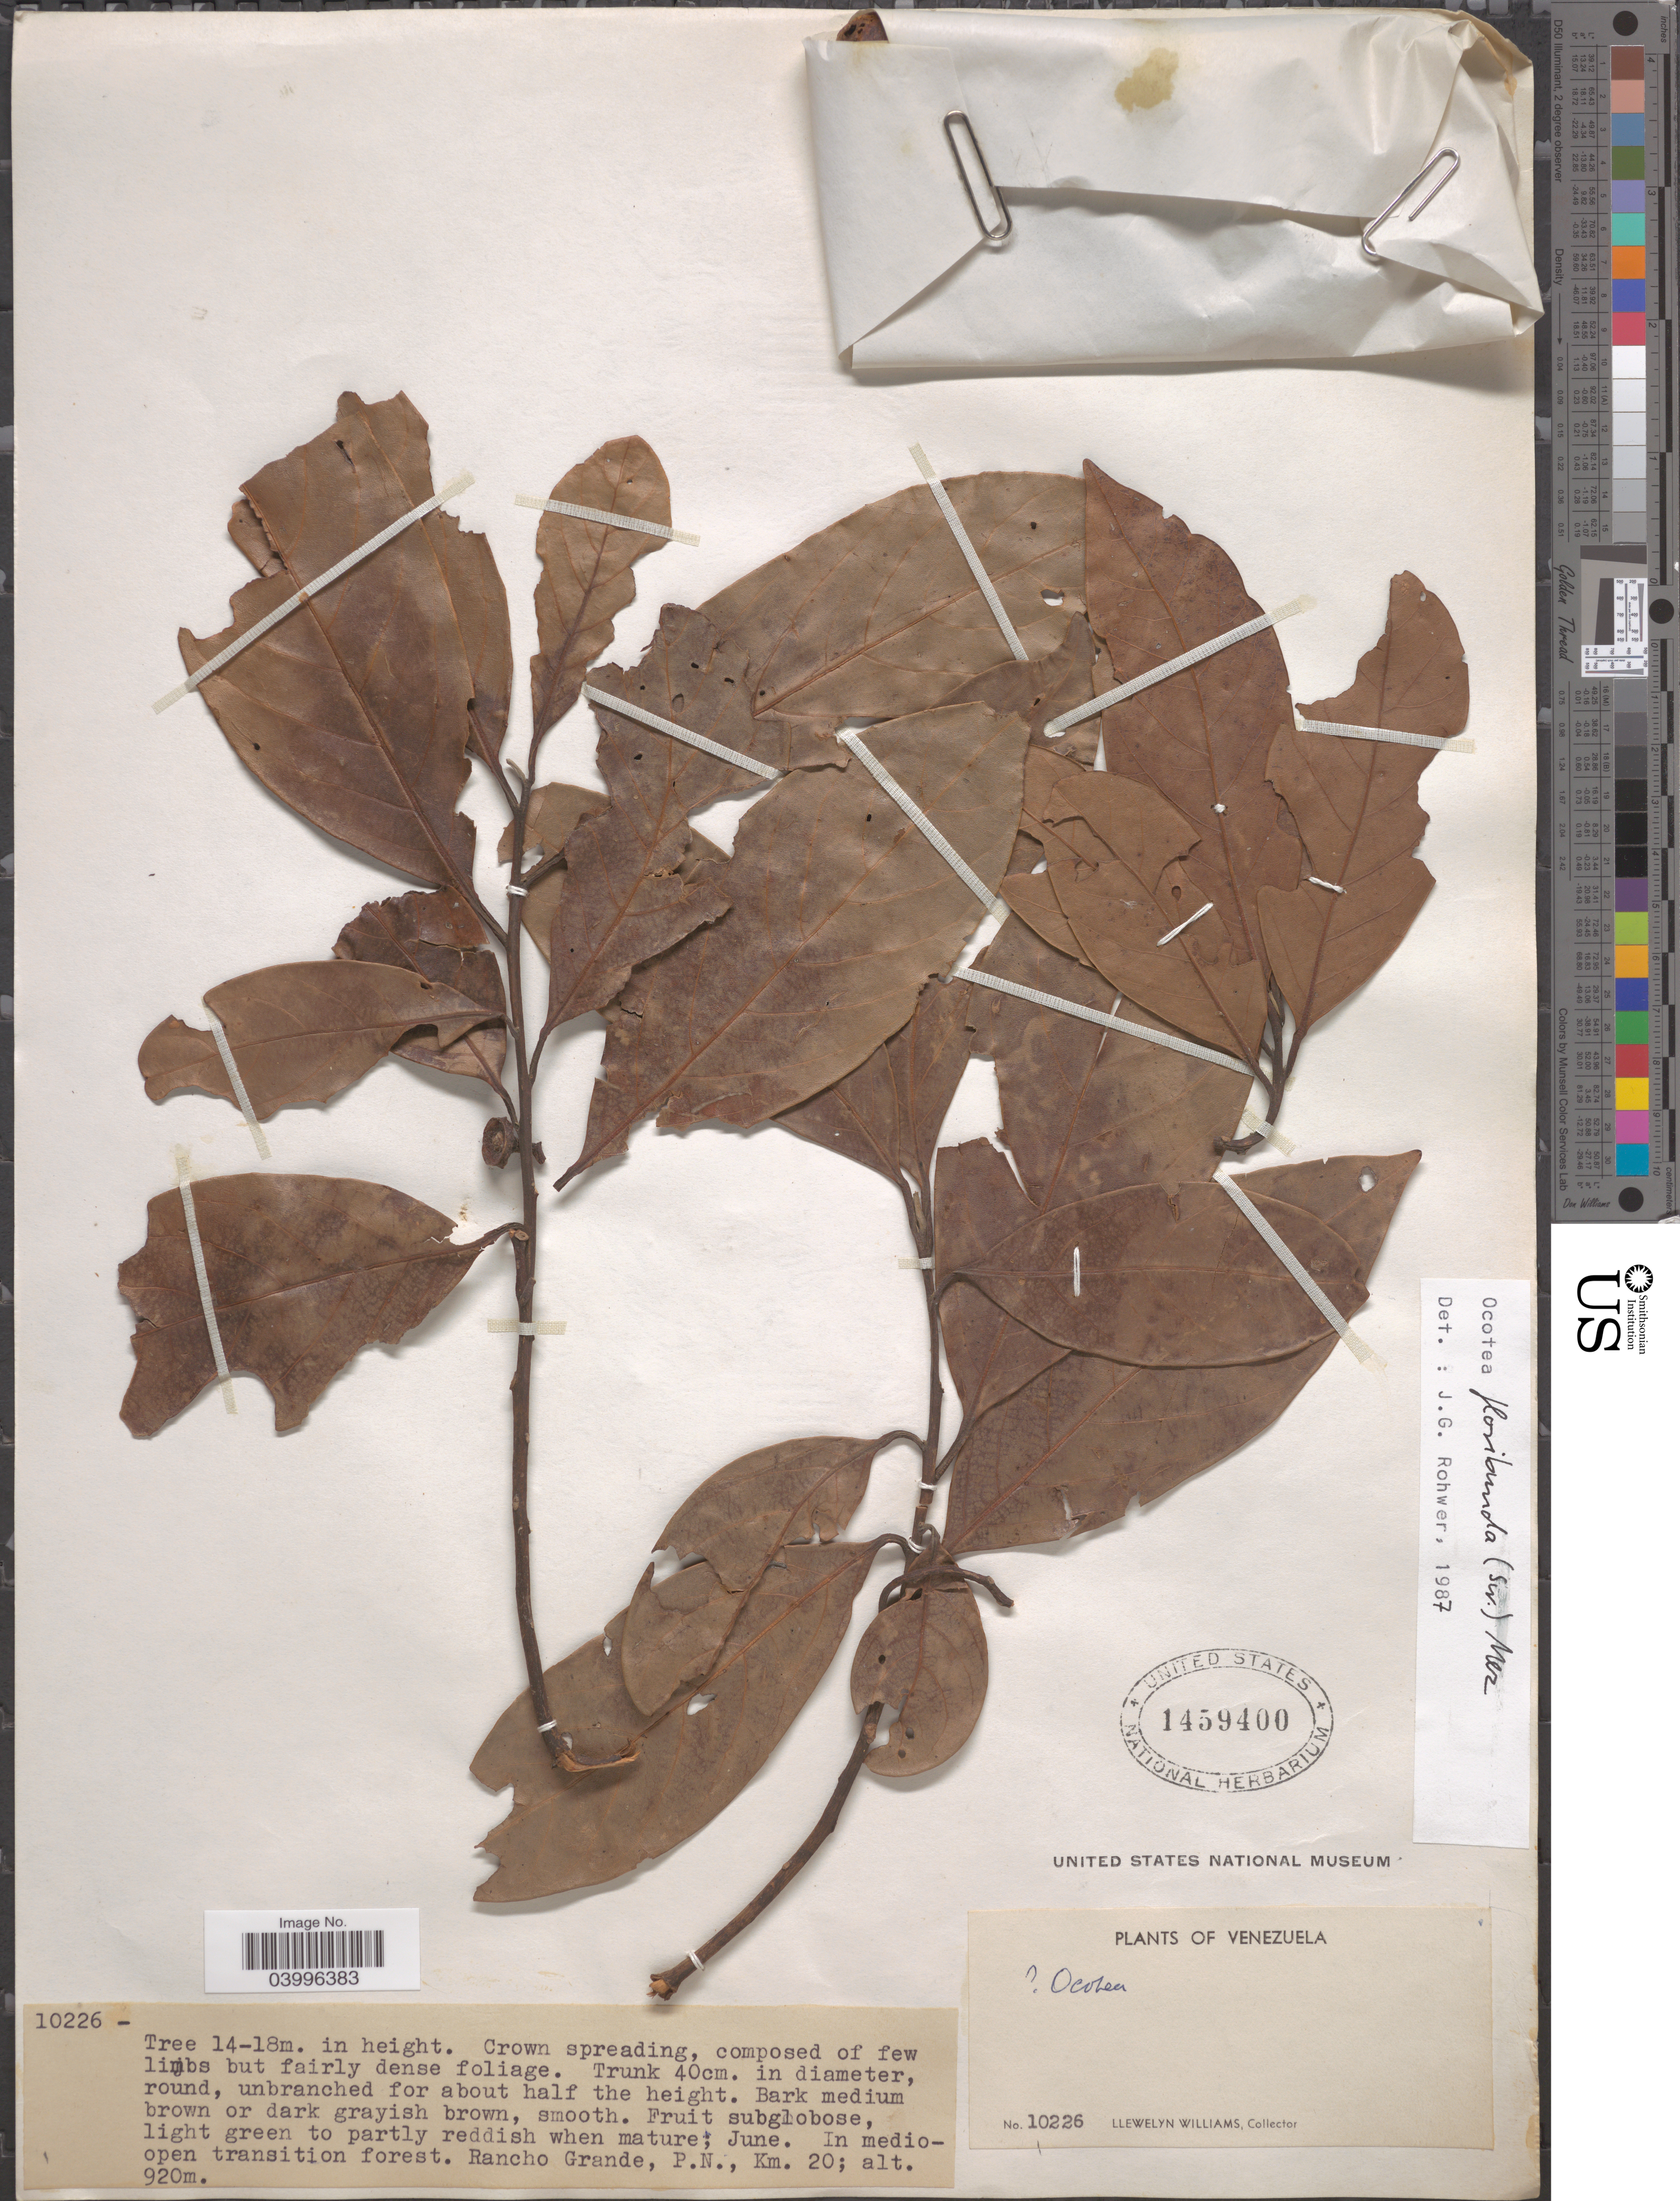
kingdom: Plantae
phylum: Tracheophyta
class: Magnoliopsida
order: Laurales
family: Lauraceae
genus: Ocotea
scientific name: Ocotea floribunda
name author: (Sw.) Mez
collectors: Ll. Williams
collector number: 10226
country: Venezuela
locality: In medio-open transition forest. Rancho Grande, P.N., Km. 20.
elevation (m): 920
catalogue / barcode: US 1459400